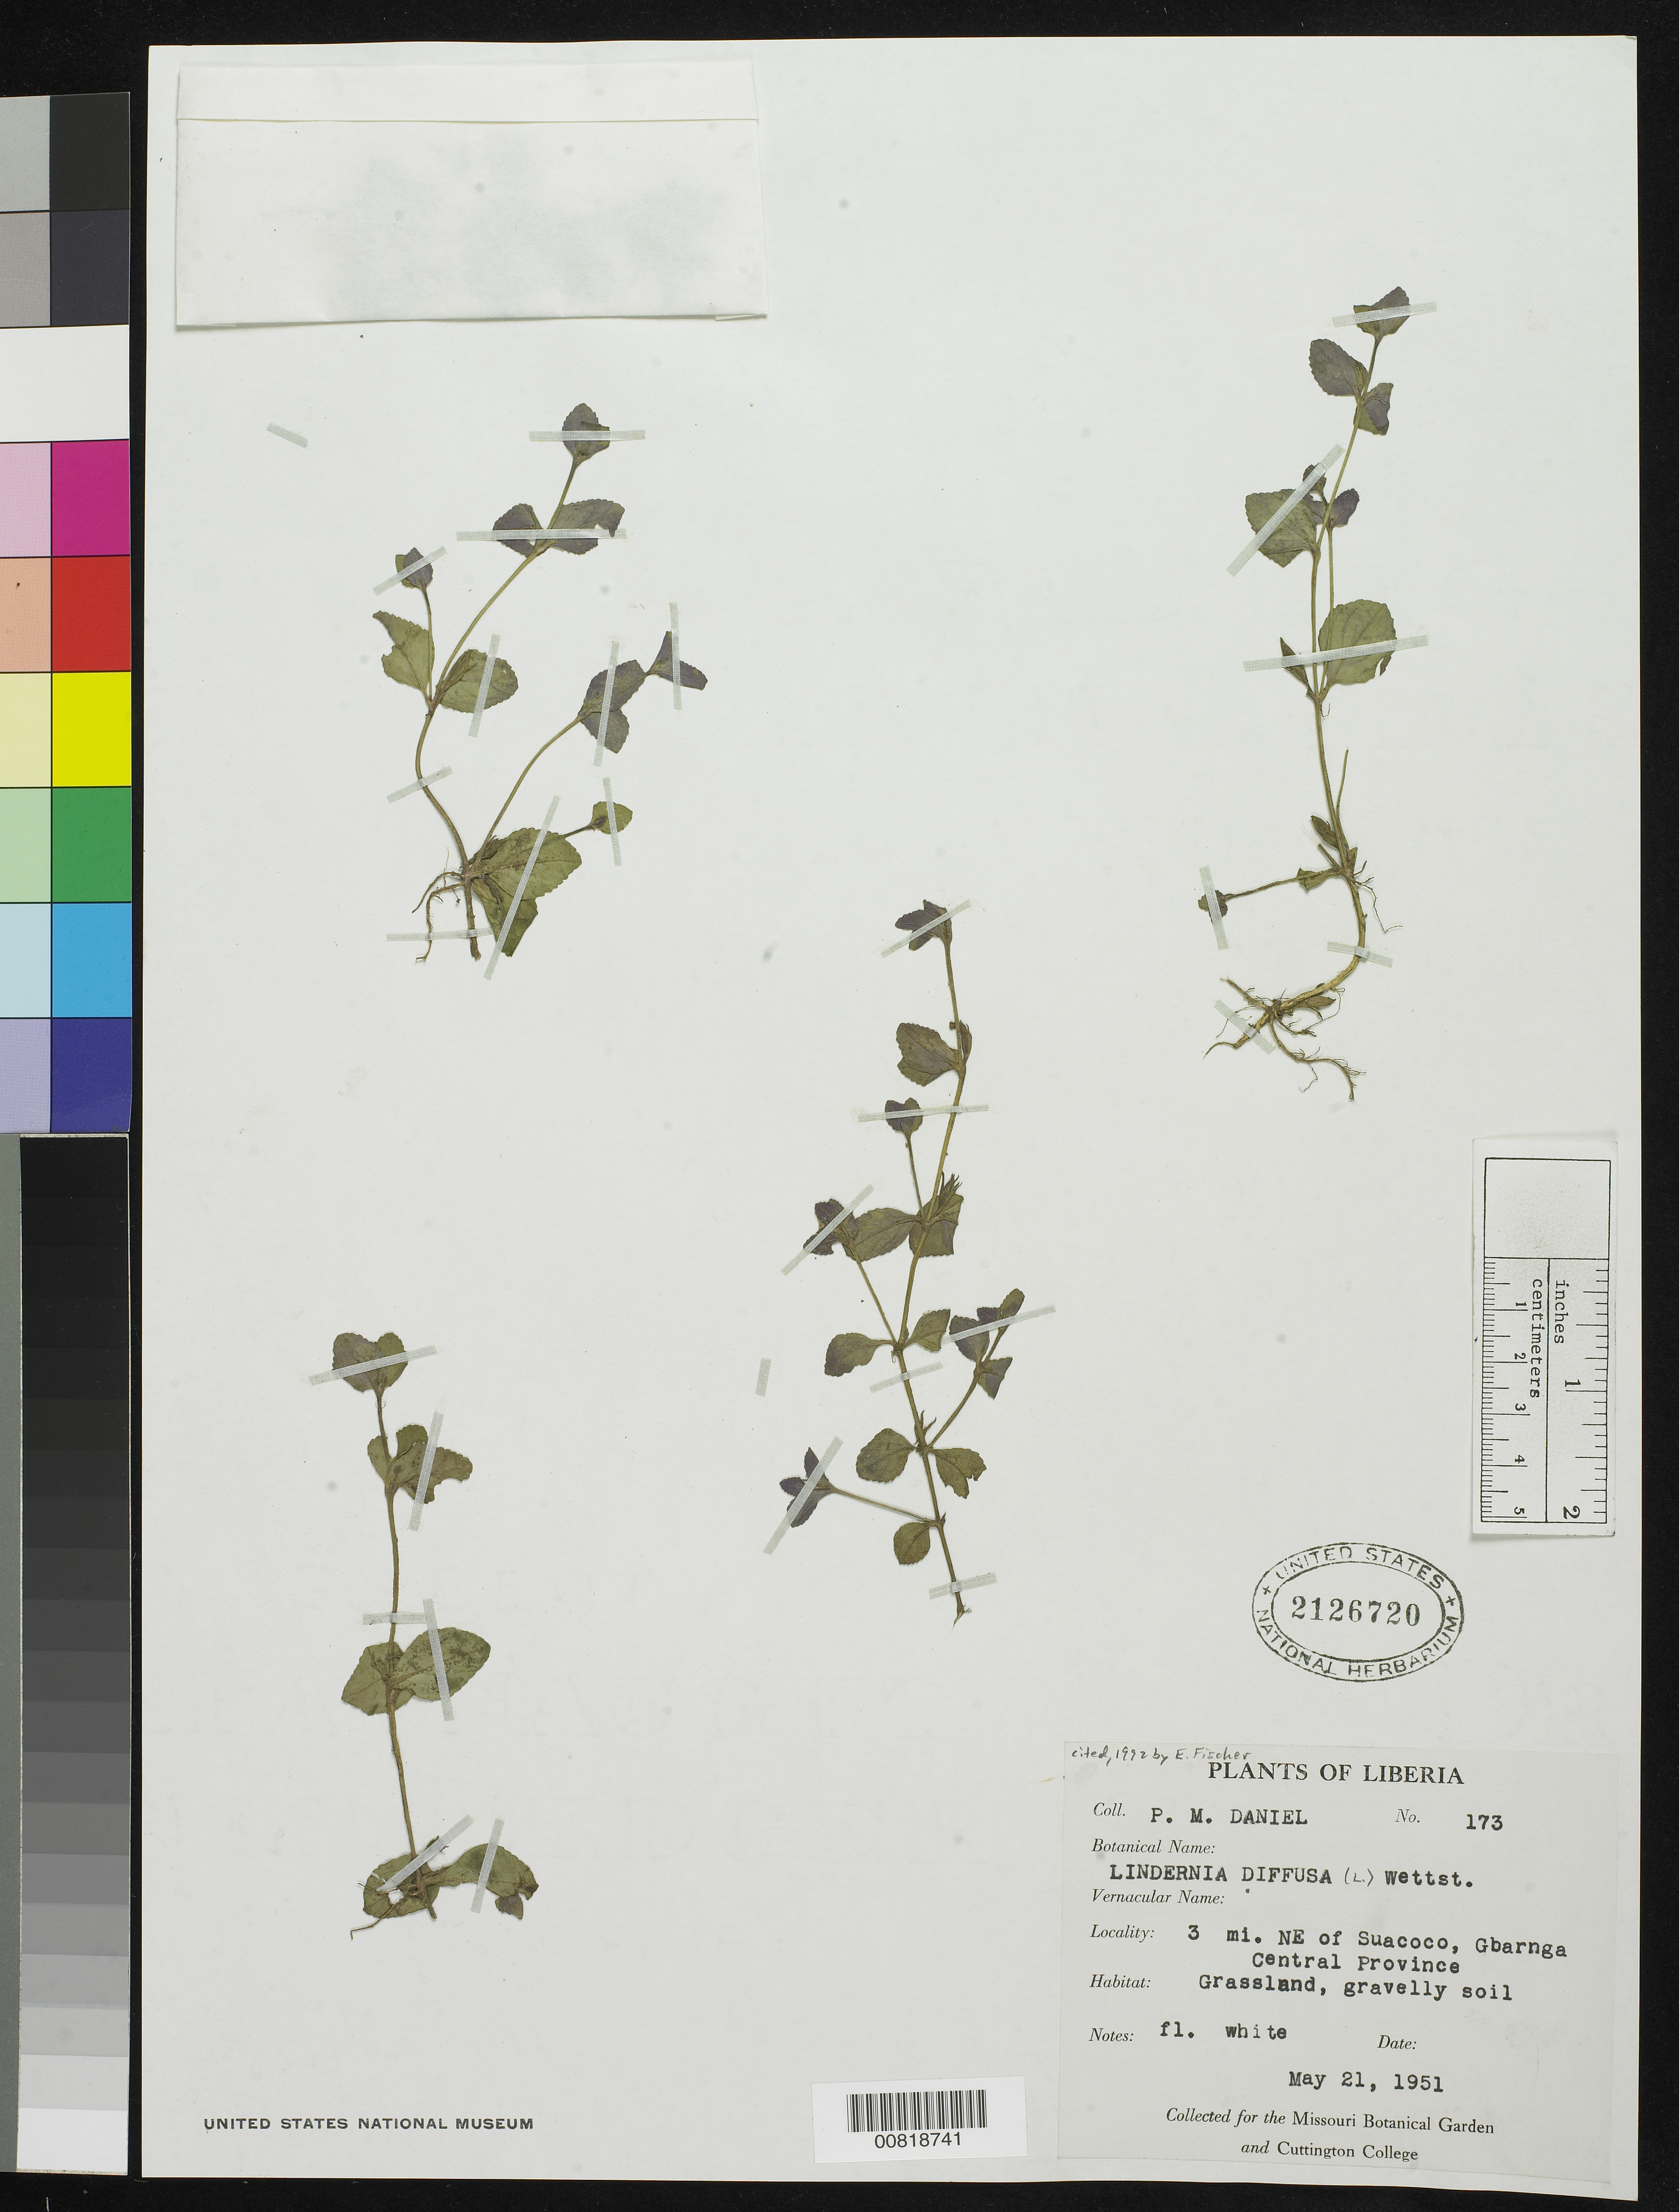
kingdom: Plantae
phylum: Tracheophyta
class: Magnoliopsida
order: Lamiales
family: Linderniaceae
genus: Lindernia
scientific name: Lindernia diffusa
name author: (L.) Wettst.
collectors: P. Daniel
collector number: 173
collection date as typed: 21 May 1951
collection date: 1951-05-21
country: Liberia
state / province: Bong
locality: Central Province: Gbarnga, 3 miles NE of Suacoco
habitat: Grassland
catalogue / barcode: US 2126720